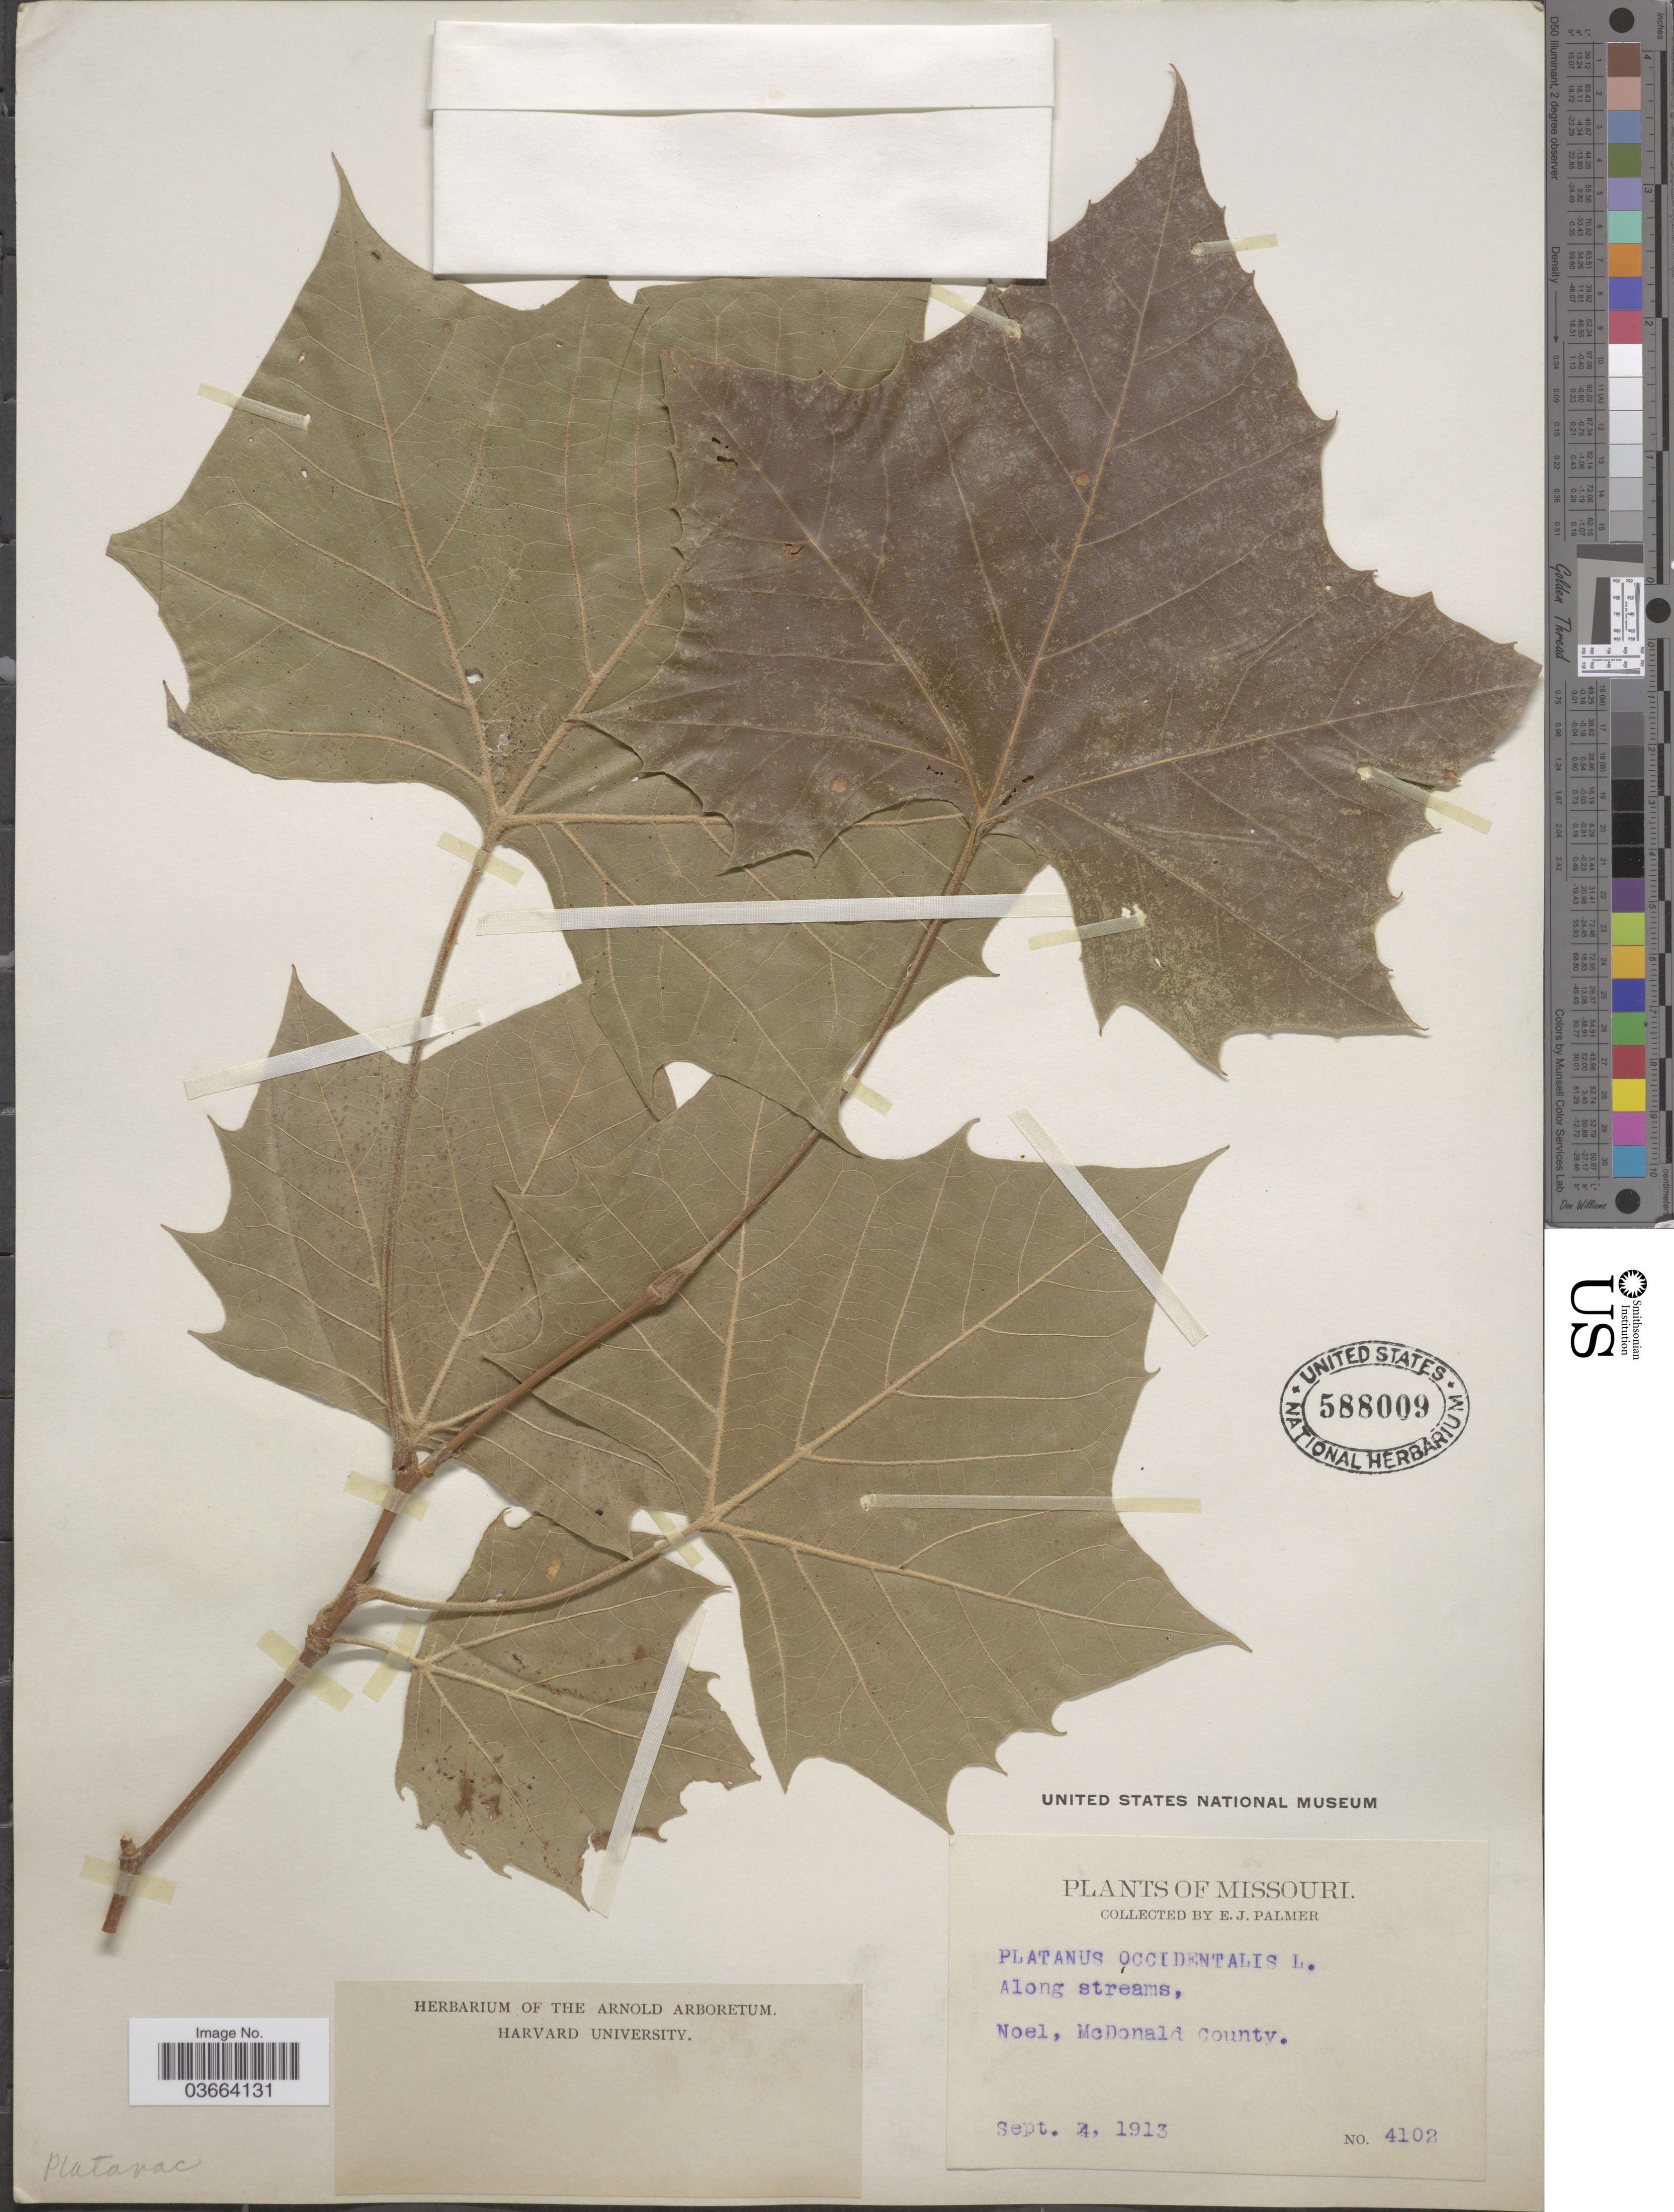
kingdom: Plantae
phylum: Tracheophyta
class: Magnoliopsida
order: Proteales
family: Platanaceae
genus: Platanus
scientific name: Platanus occidentalis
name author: L.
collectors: E. J. Palmer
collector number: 4102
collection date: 1913-09-04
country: United States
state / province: Missouri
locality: Noel, McDonald County.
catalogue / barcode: US 588009